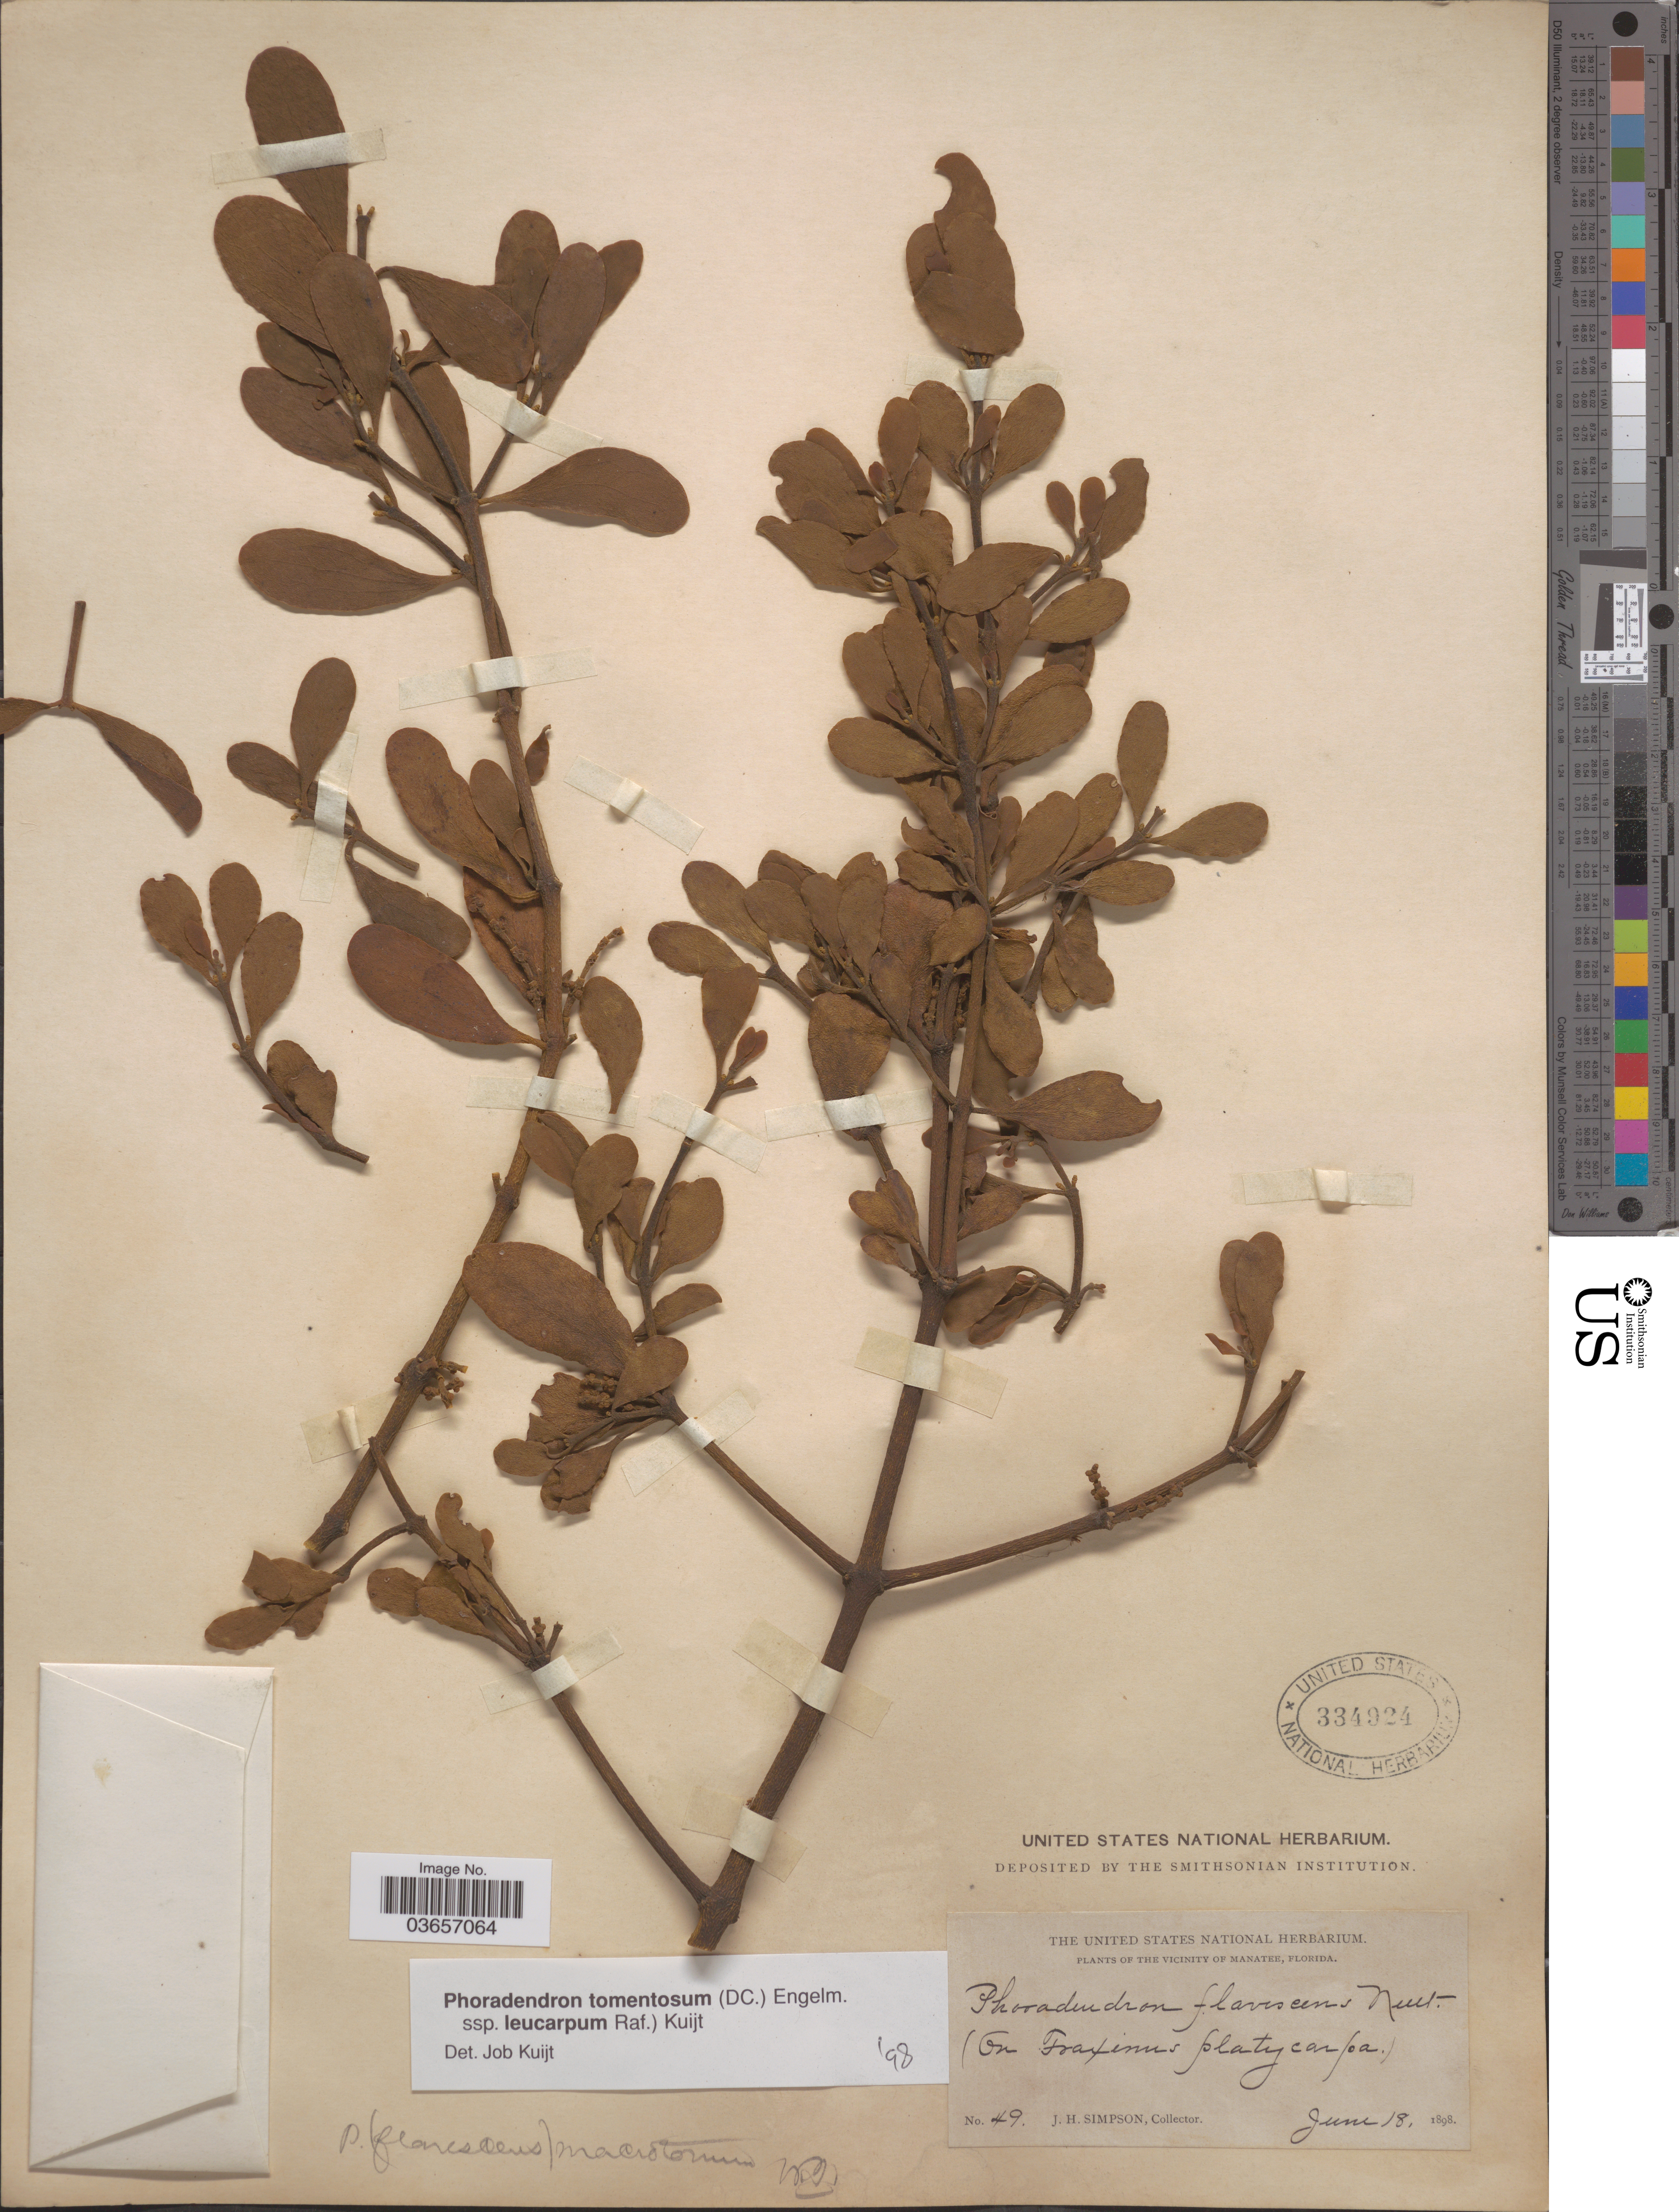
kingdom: Plantae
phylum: Tracheophyta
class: Magnoliopsida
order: Santalales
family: Viscaceae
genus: Phoradendron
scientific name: Phoradendron tomentosum subsp. leucarpum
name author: DC.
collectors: J. H. Simpson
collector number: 49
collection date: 1898-06-18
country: United States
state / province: Florida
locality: The vicinity of Manatee.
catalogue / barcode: US 334924